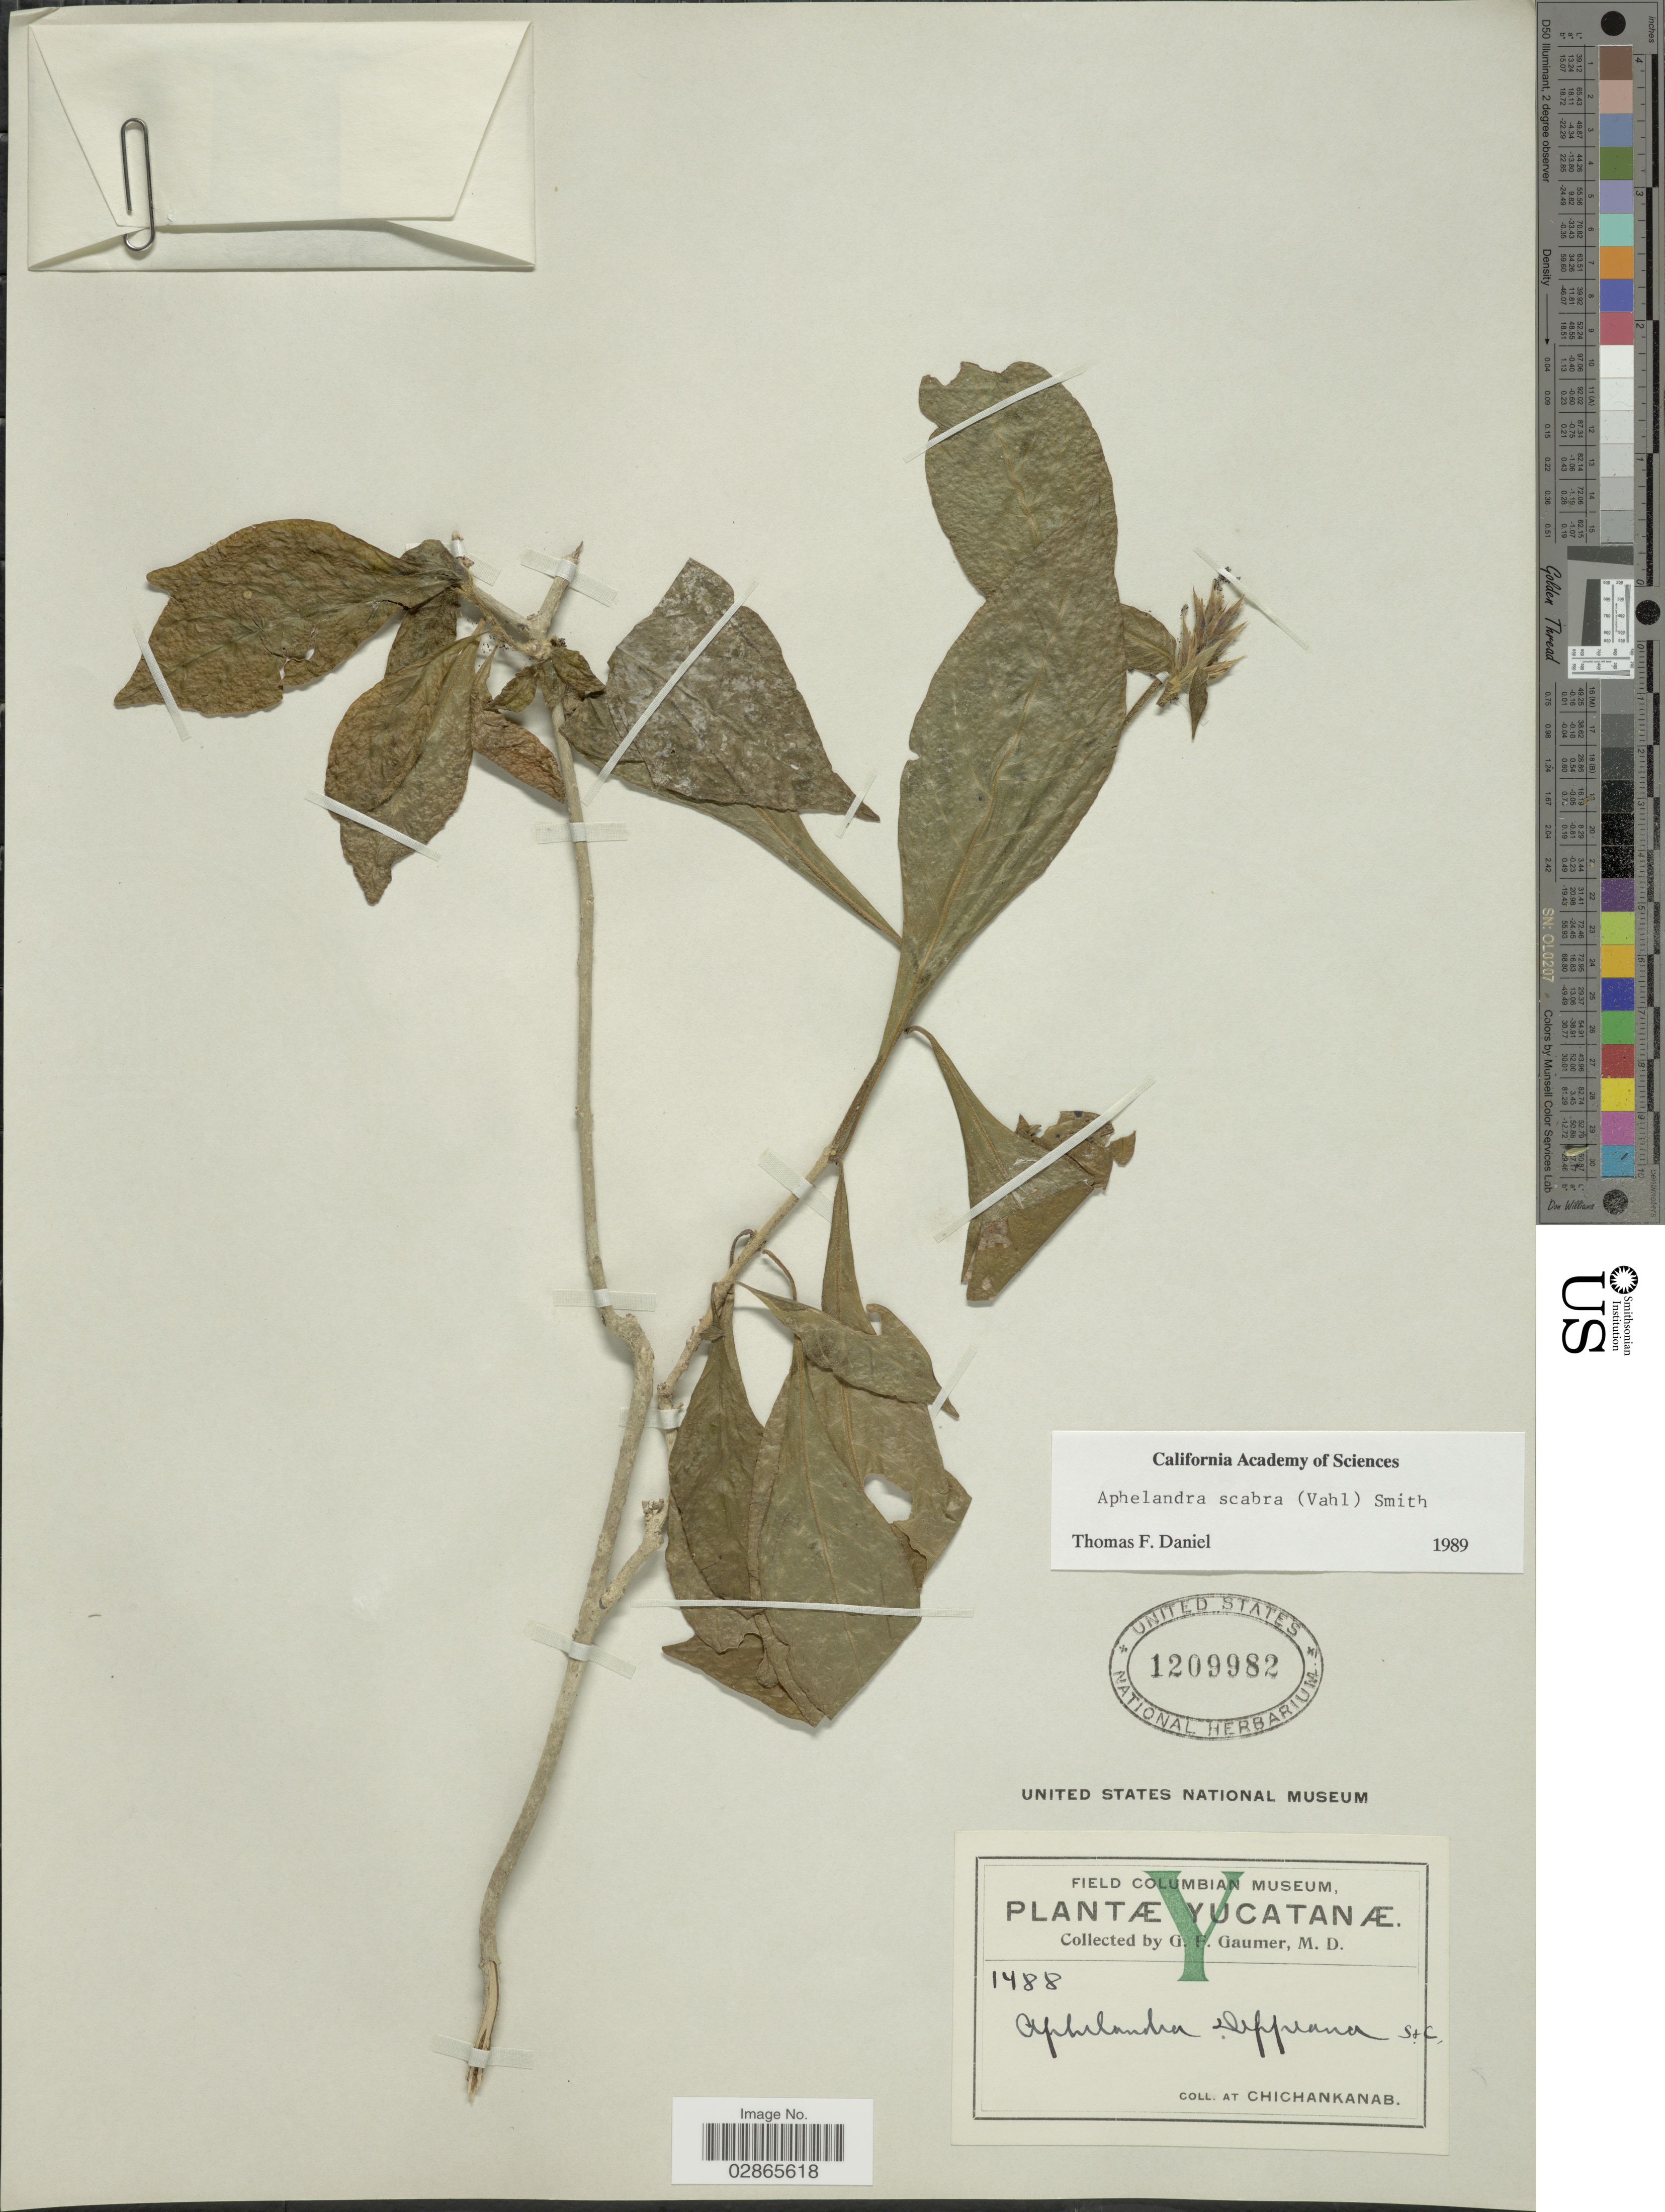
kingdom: Plantae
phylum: Tracheophyta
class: Magnoliopsida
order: Lamiales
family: Acanthaceae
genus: Aphelandra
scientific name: Aphelandra deppeana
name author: Schltdl. & Cham.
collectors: G. F. Gaumer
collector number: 1488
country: Mexico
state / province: Yucatán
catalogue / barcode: US 1209982